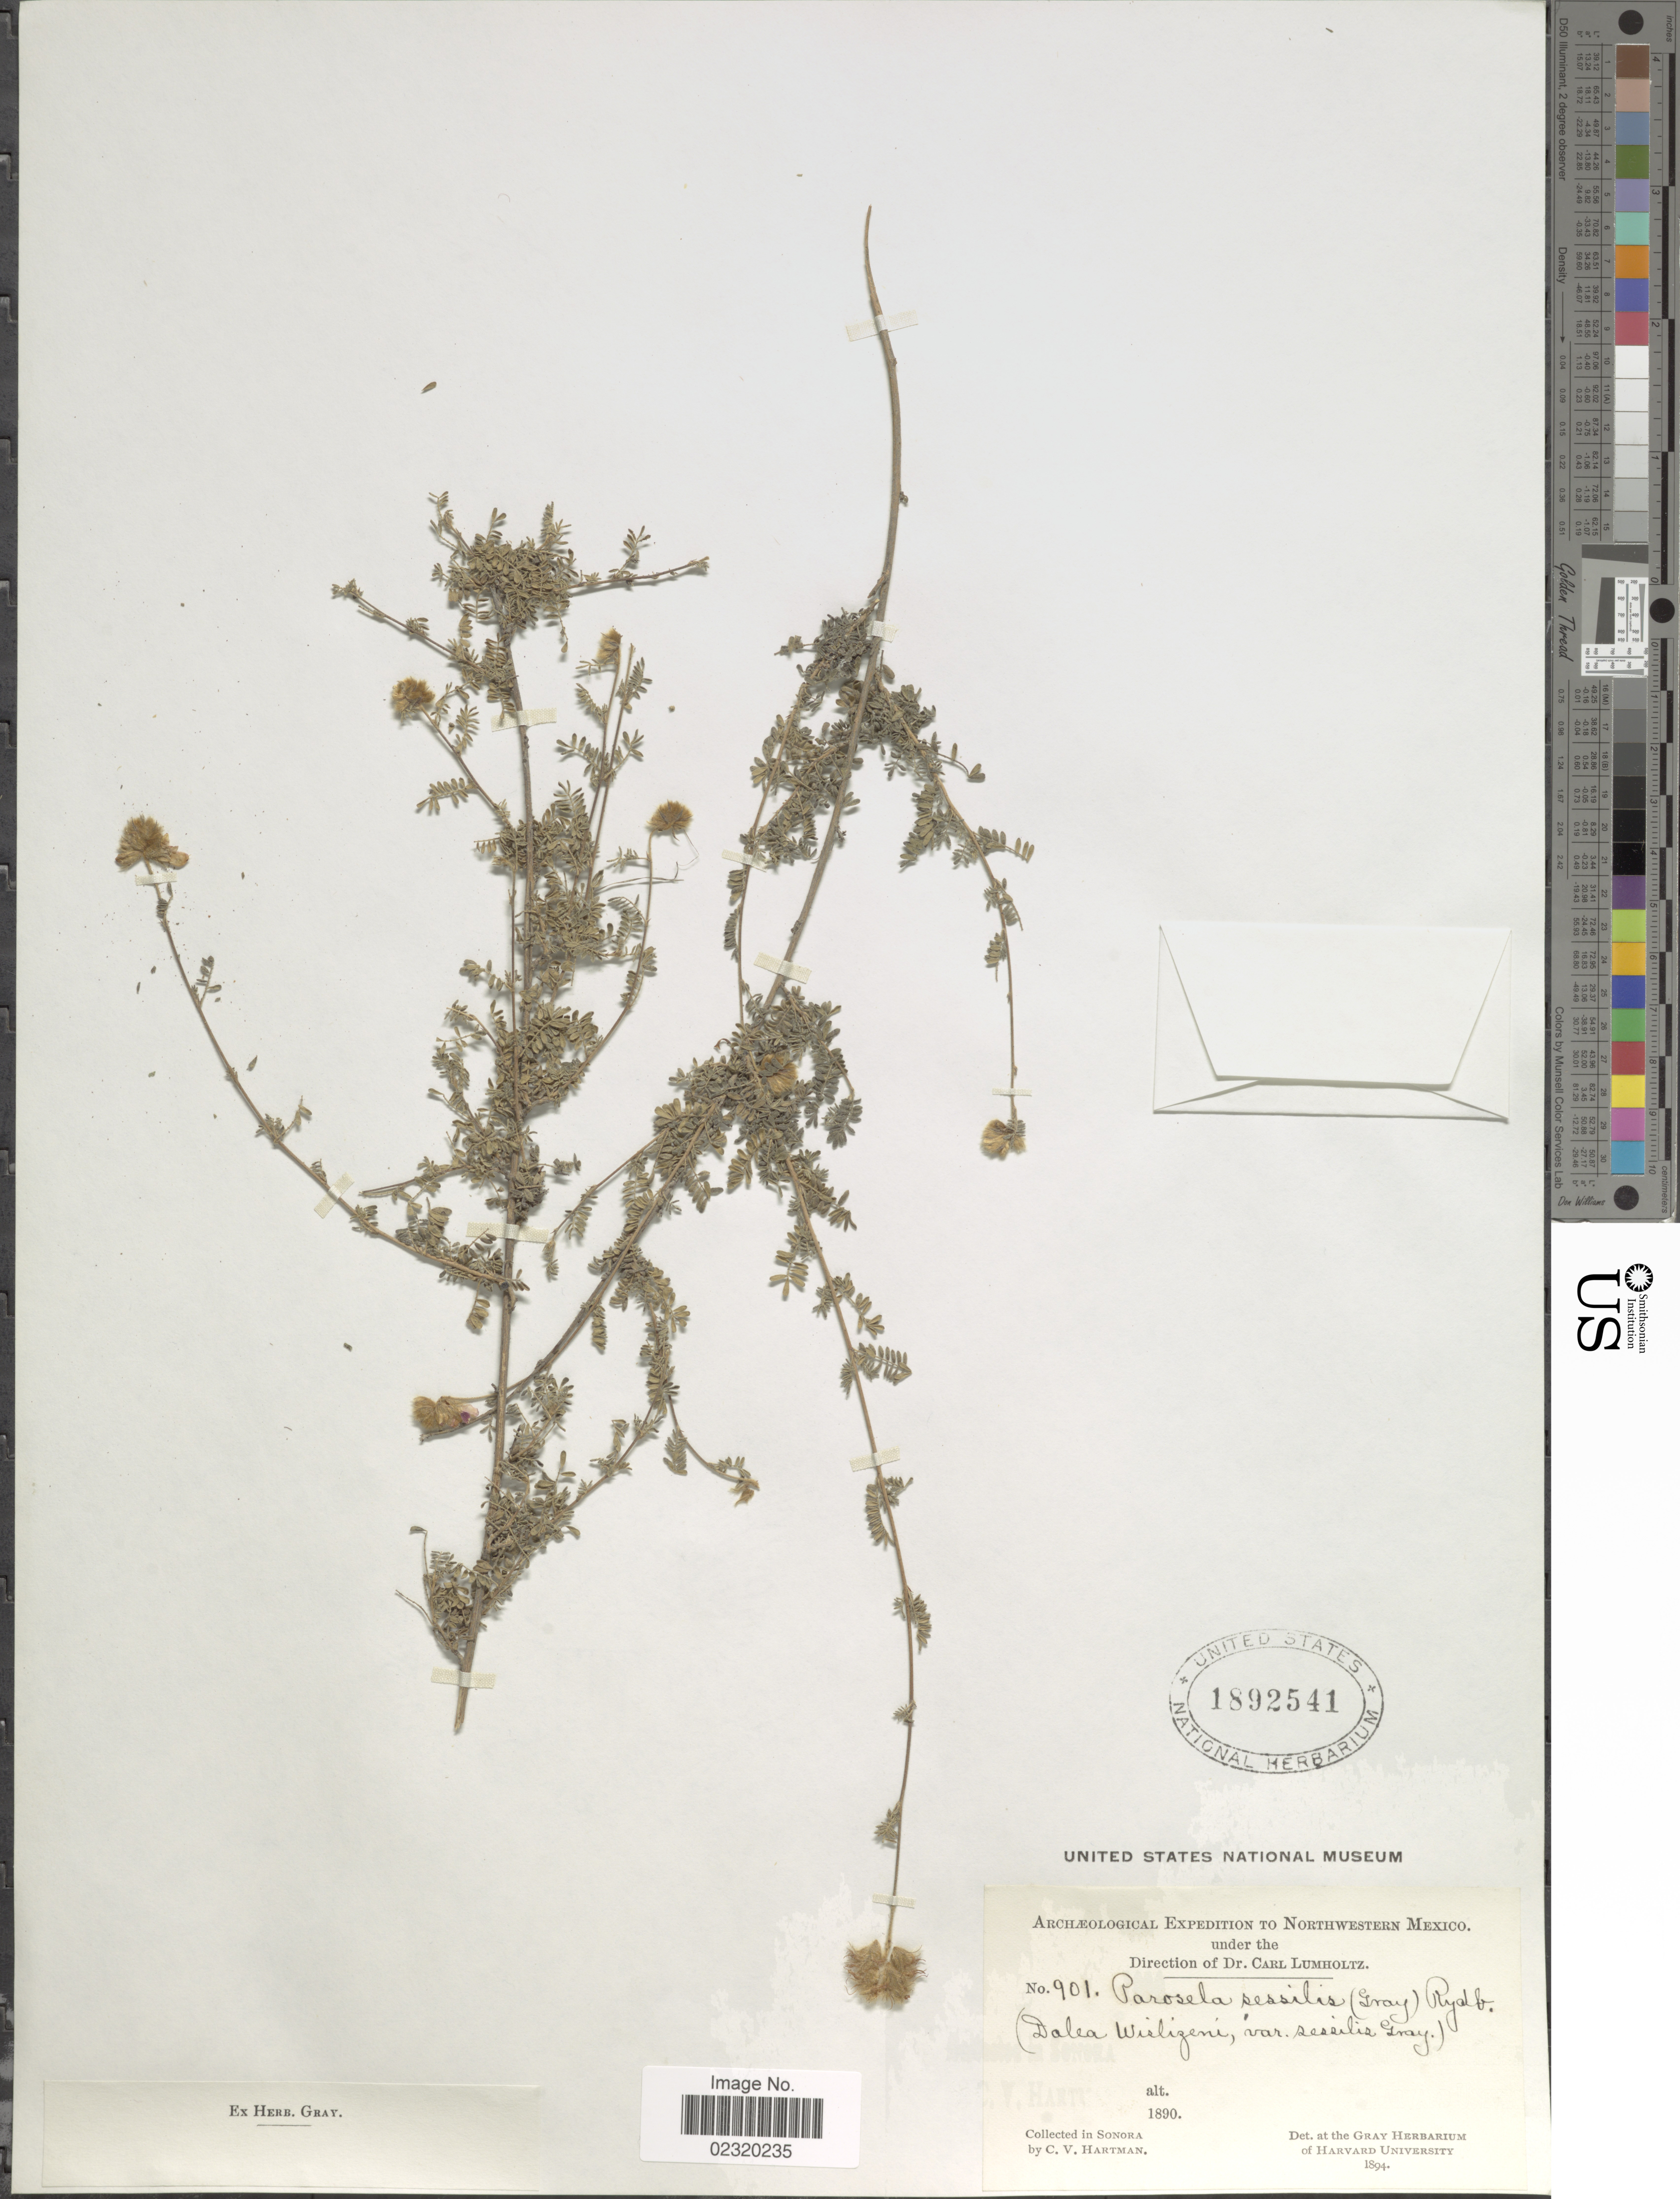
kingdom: Plantae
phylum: Tracheophyta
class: Magnoliopsida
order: Fabales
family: Fabaceae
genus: Dalea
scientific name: Dalea versicolor var. sessilis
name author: Zucc.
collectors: C. V. Hartman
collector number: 901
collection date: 1890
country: Mexico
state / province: Sonora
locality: Northwestern Mexico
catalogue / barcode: US 1892541